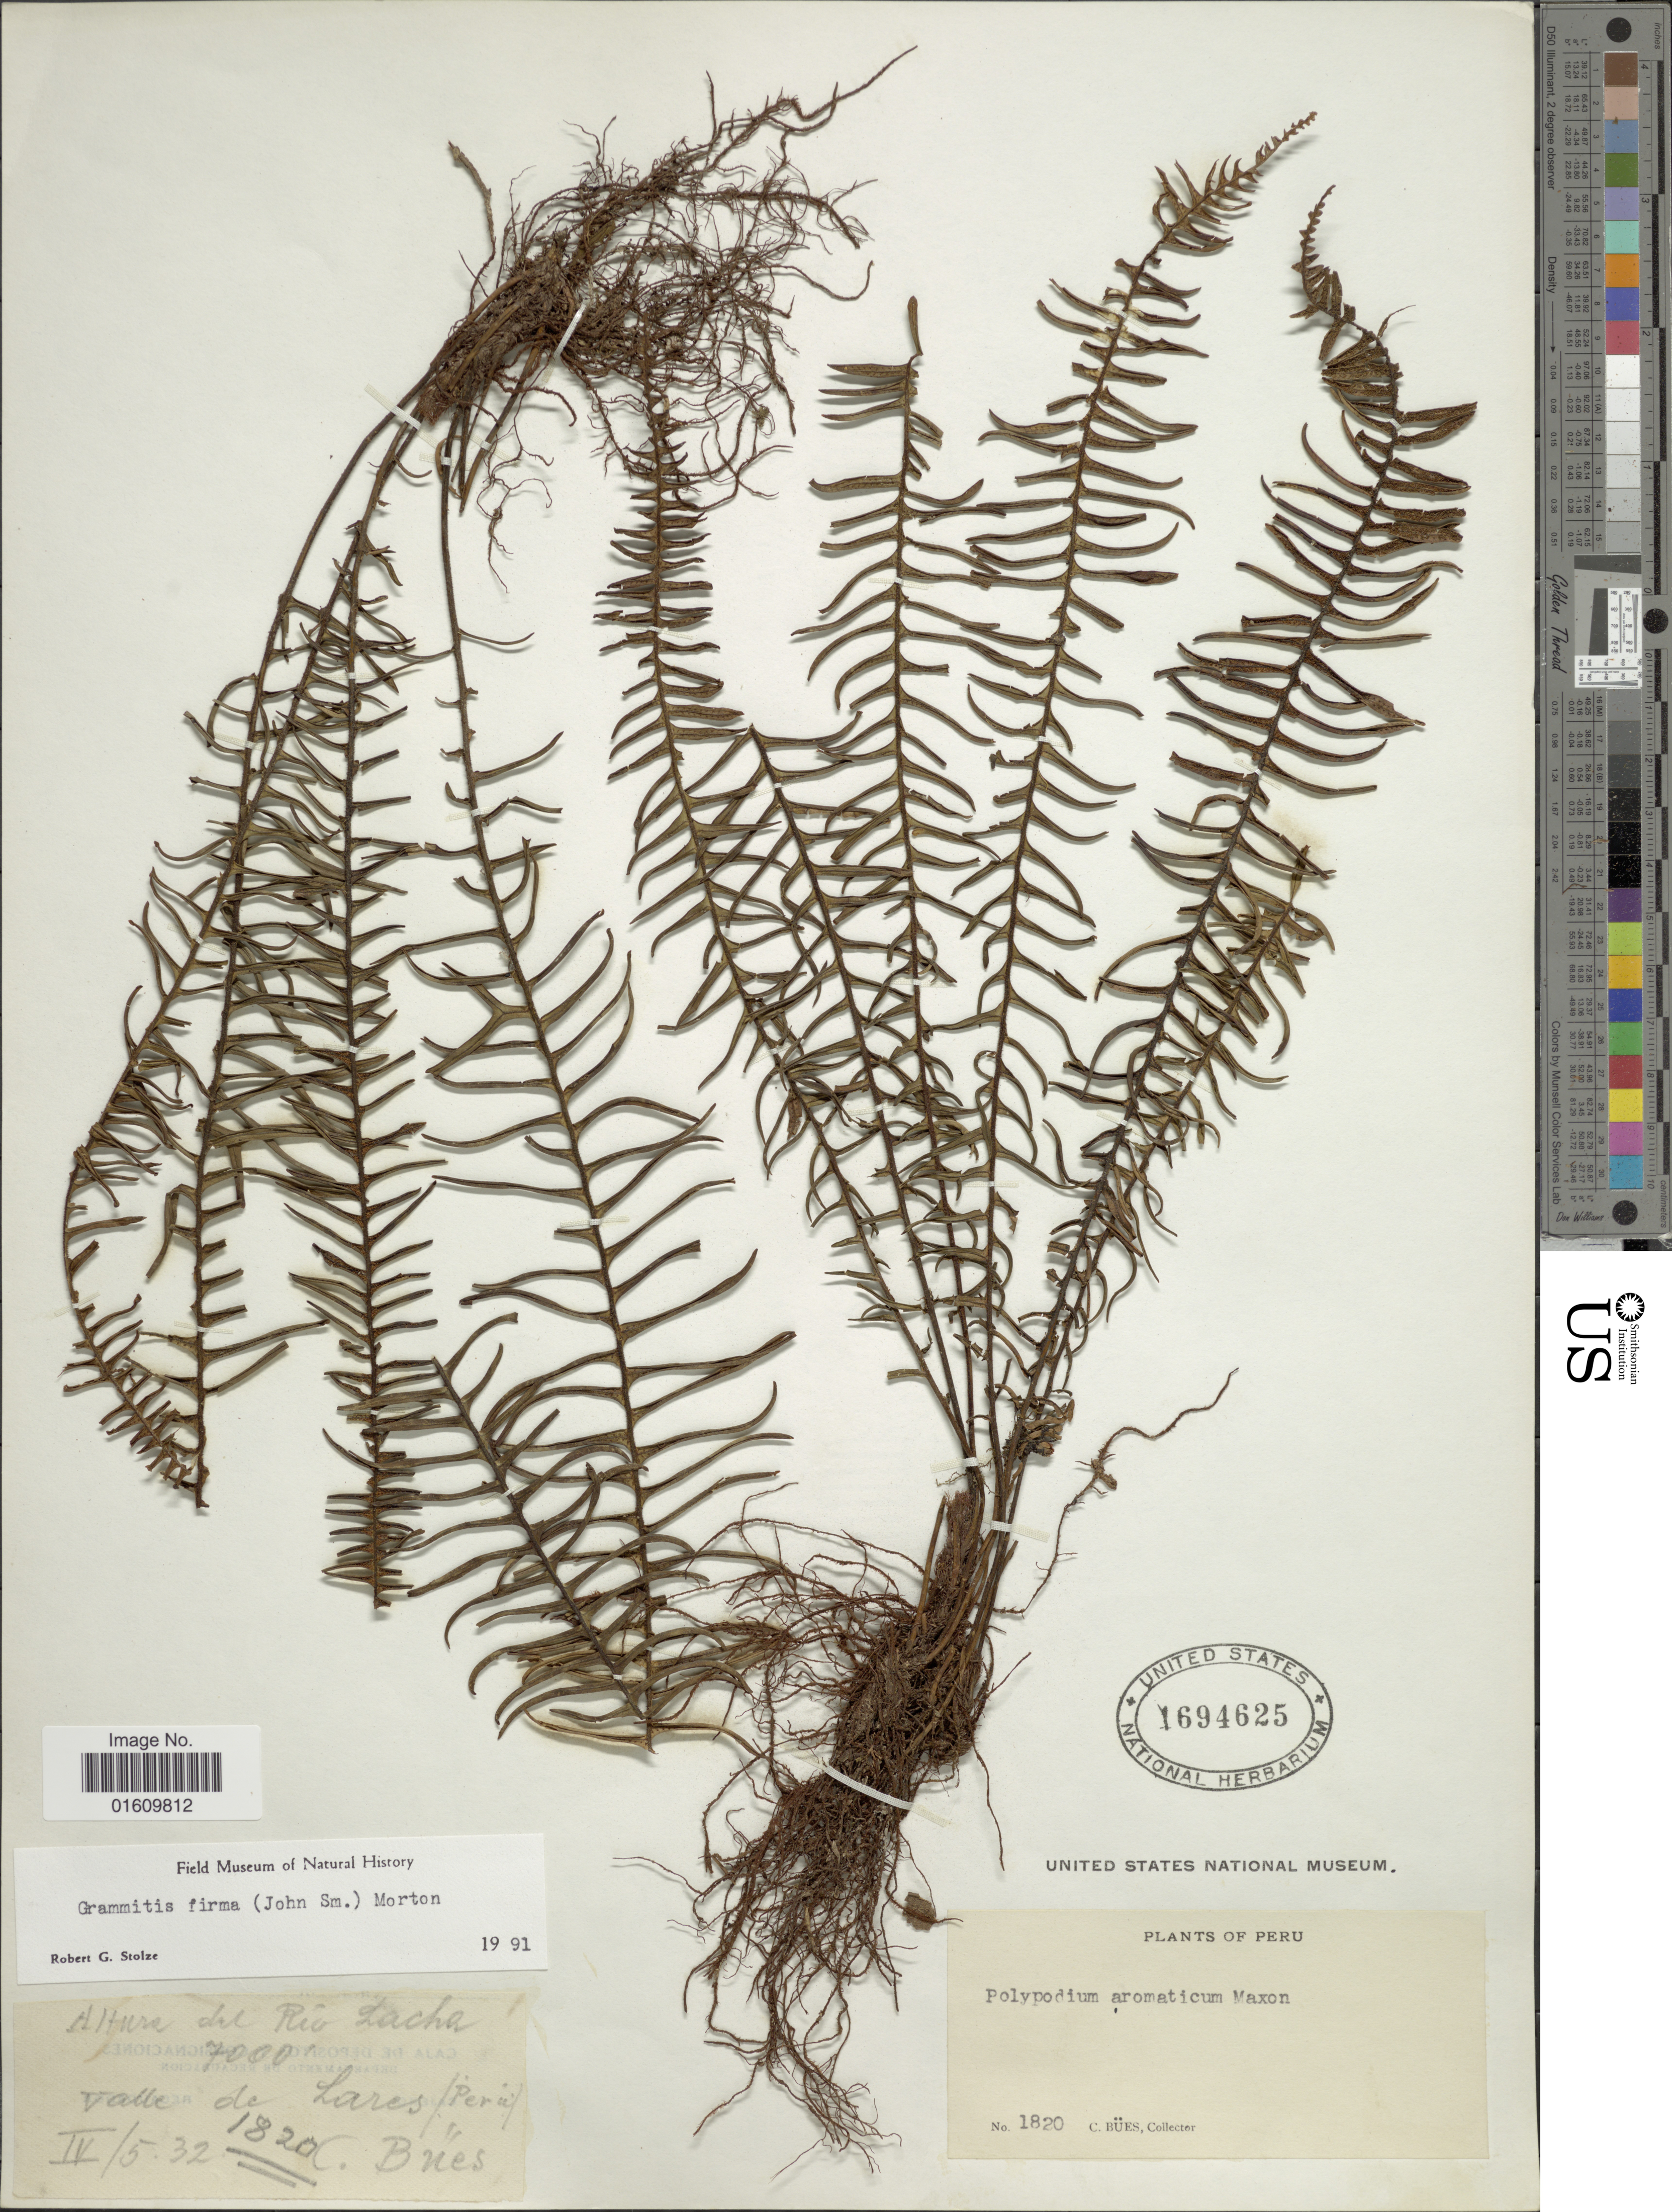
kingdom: Plantae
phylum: Tracheophyta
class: Polypodiopsida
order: Polypodiales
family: Polypodiaceae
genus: Melpomene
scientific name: Melpomene firma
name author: (J. Sm.) A.R. Sm. & R.C. Moran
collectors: C. Bues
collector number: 1820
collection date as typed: Transcribed d/m/y: 5/4/32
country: Peru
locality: Altura del Rio Lacha valle de Lares.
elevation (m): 2134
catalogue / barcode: US 1694625